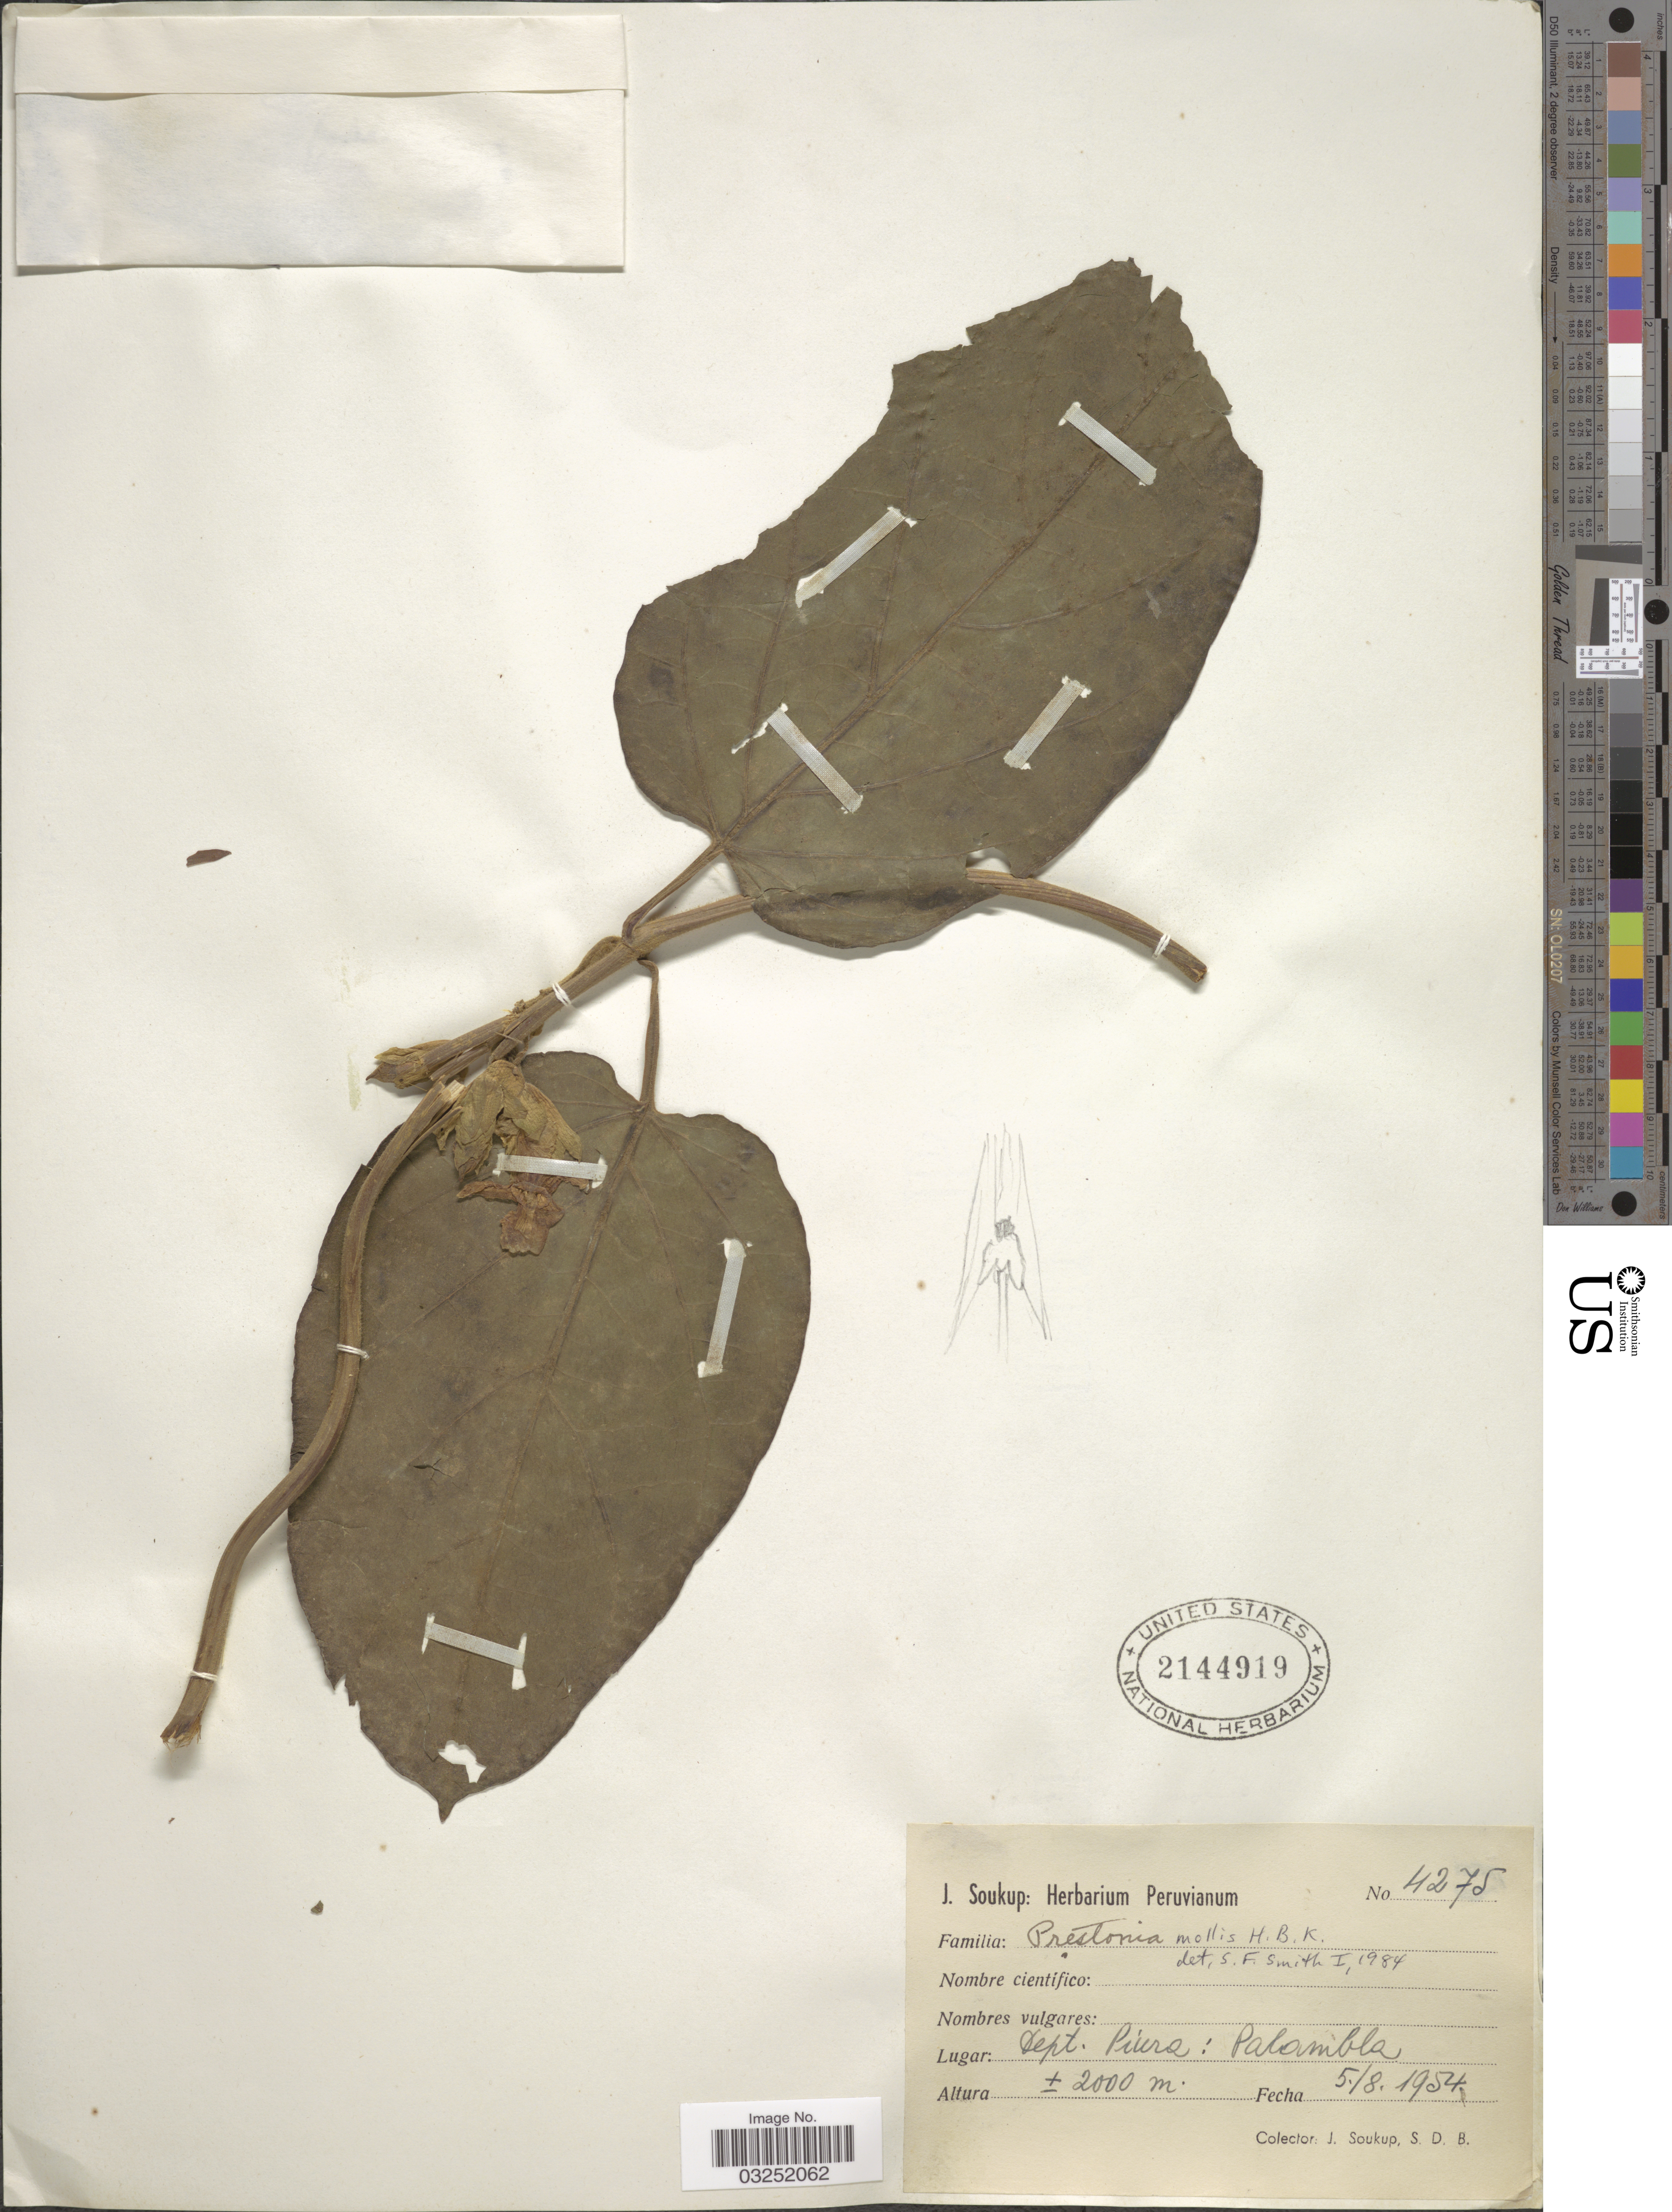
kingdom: Plantae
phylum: Tracheophyta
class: Magnoliopsida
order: Gentianales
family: Apocynaceae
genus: Prestonia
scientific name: Prestonia mollis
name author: Kunth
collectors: J. Soukup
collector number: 4275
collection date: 1954-08-05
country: Peru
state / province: Piura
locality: Dept. Piura: Palambla.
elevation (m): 2000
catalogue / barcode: US 2144919